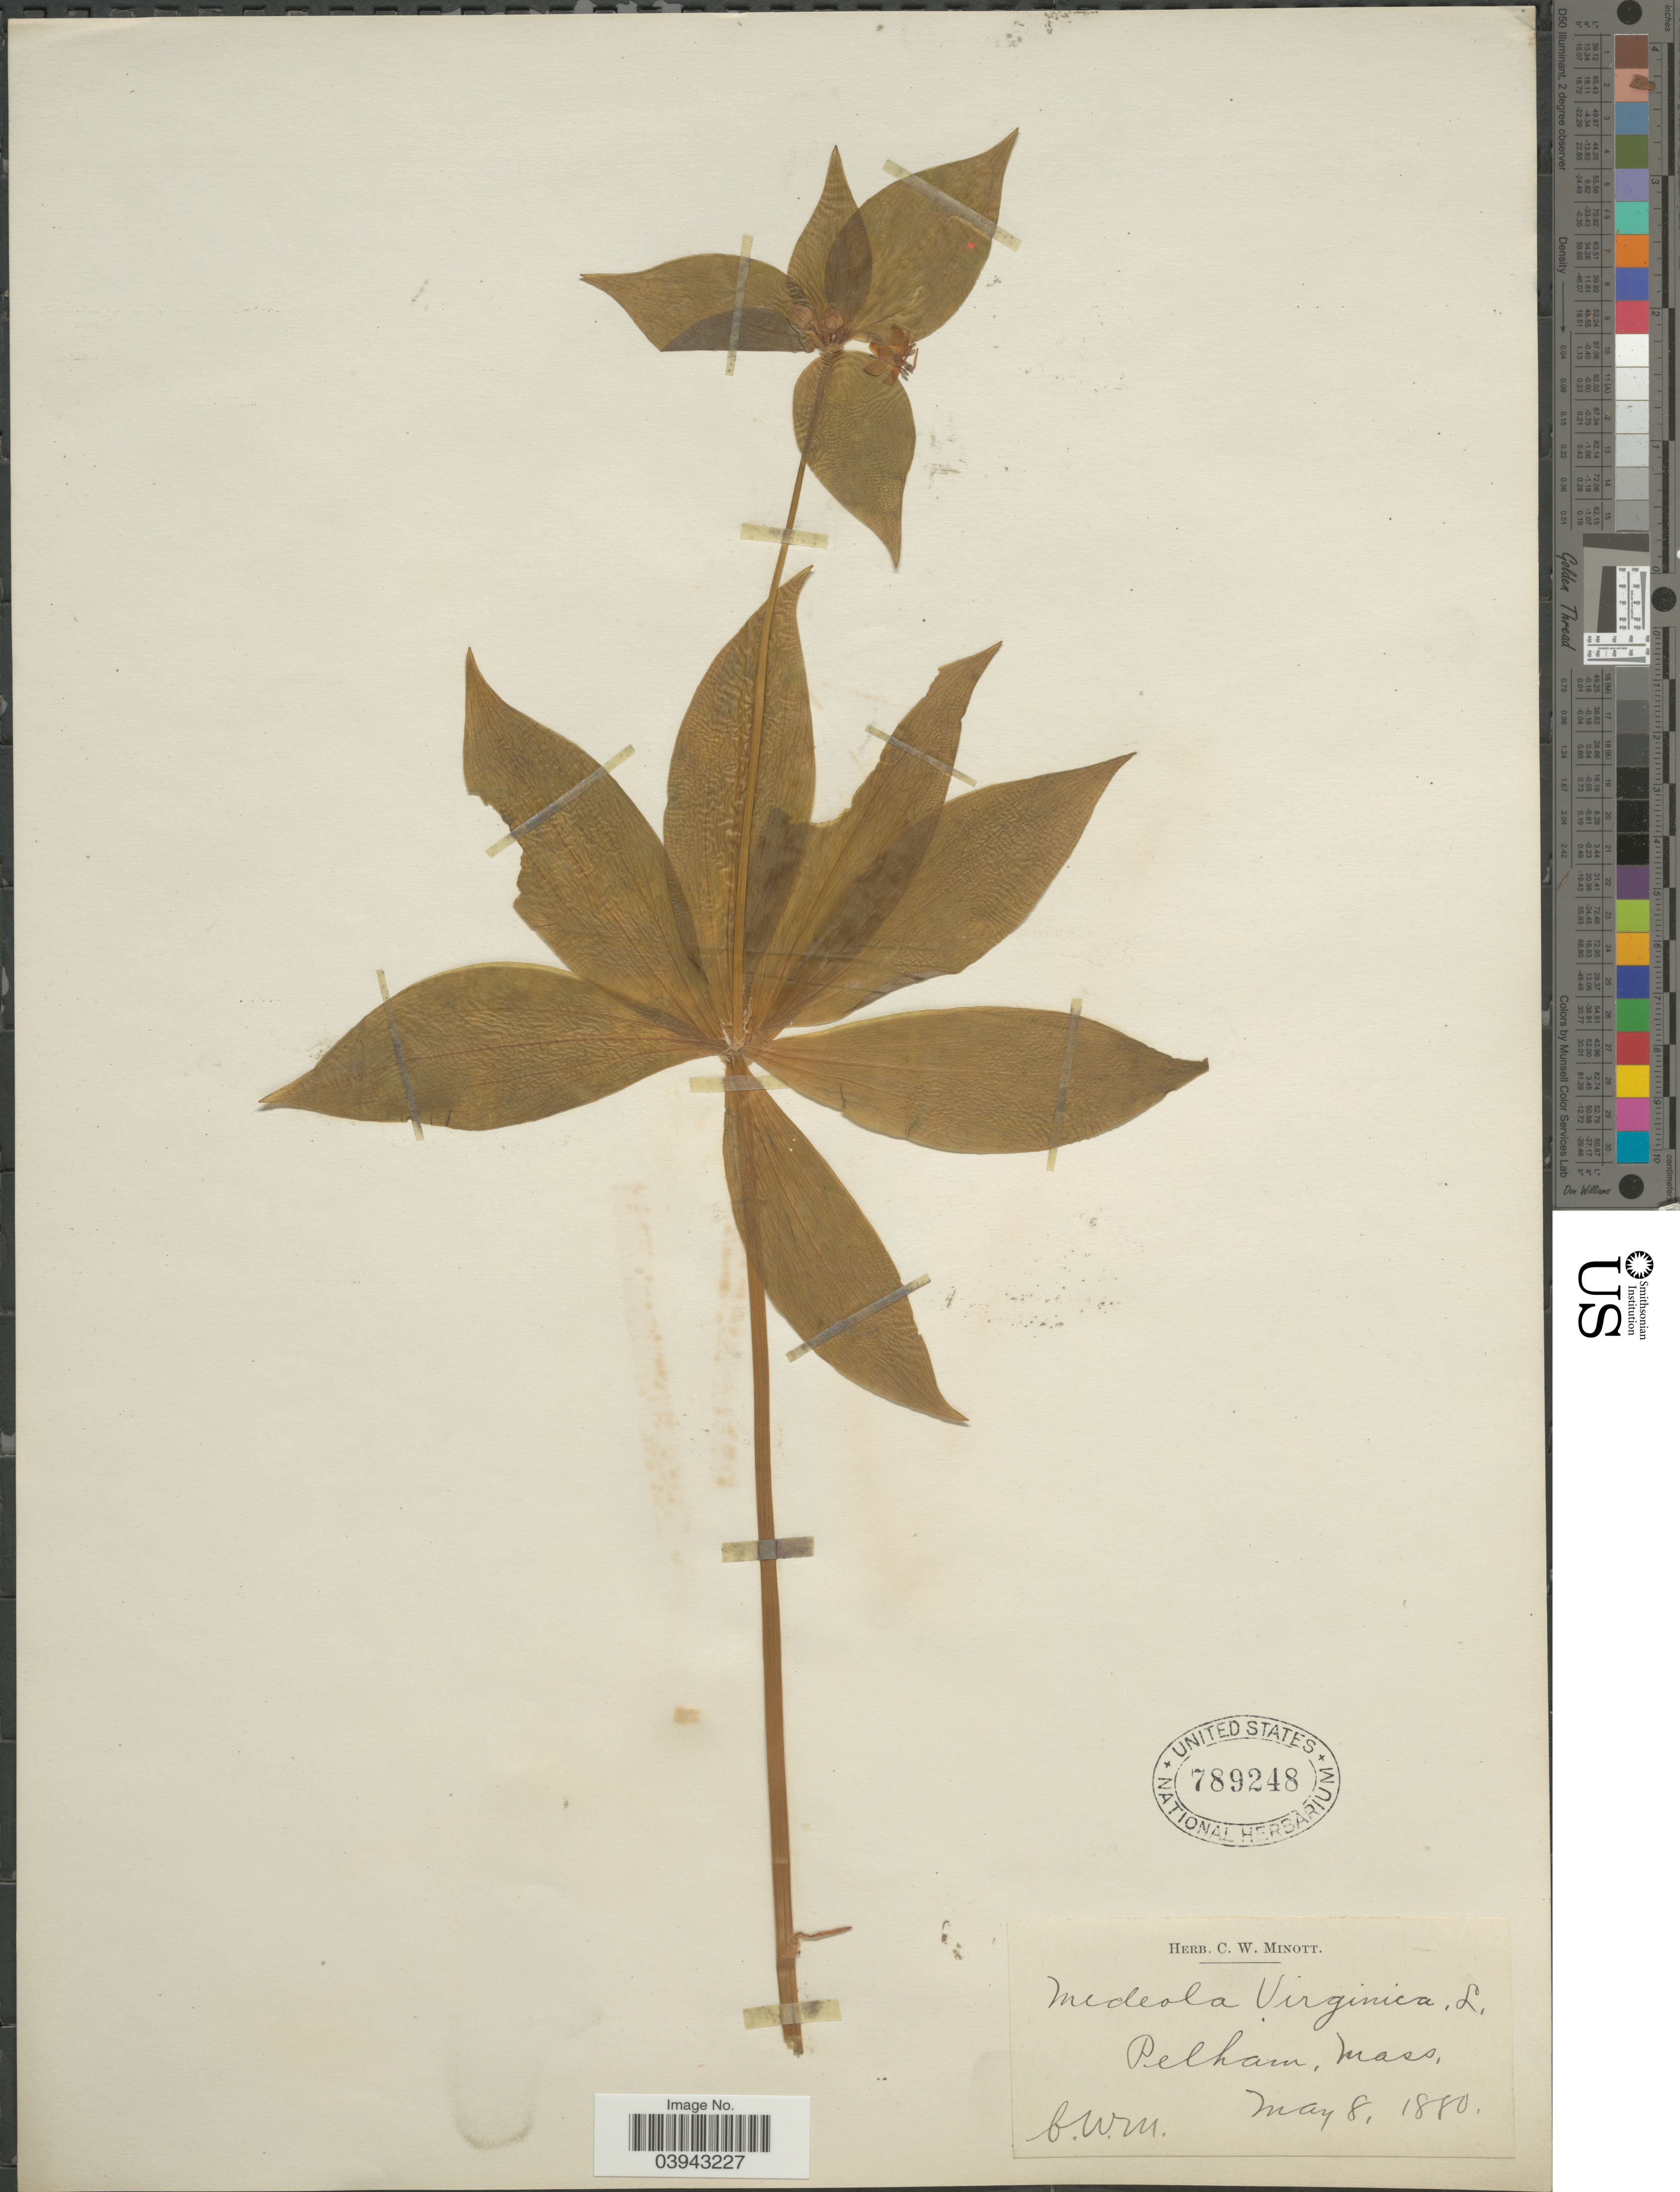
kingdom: Plantae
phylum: Tracheophyta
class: Liliopsida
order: Liliales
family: Liliaceae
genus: Medeola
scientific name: Medeola virginiana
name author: (L.) Desf.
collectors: C. Minott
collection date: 1880-05-08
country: United States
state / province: Massachusetts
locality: Pelham.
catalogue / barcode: US 789248